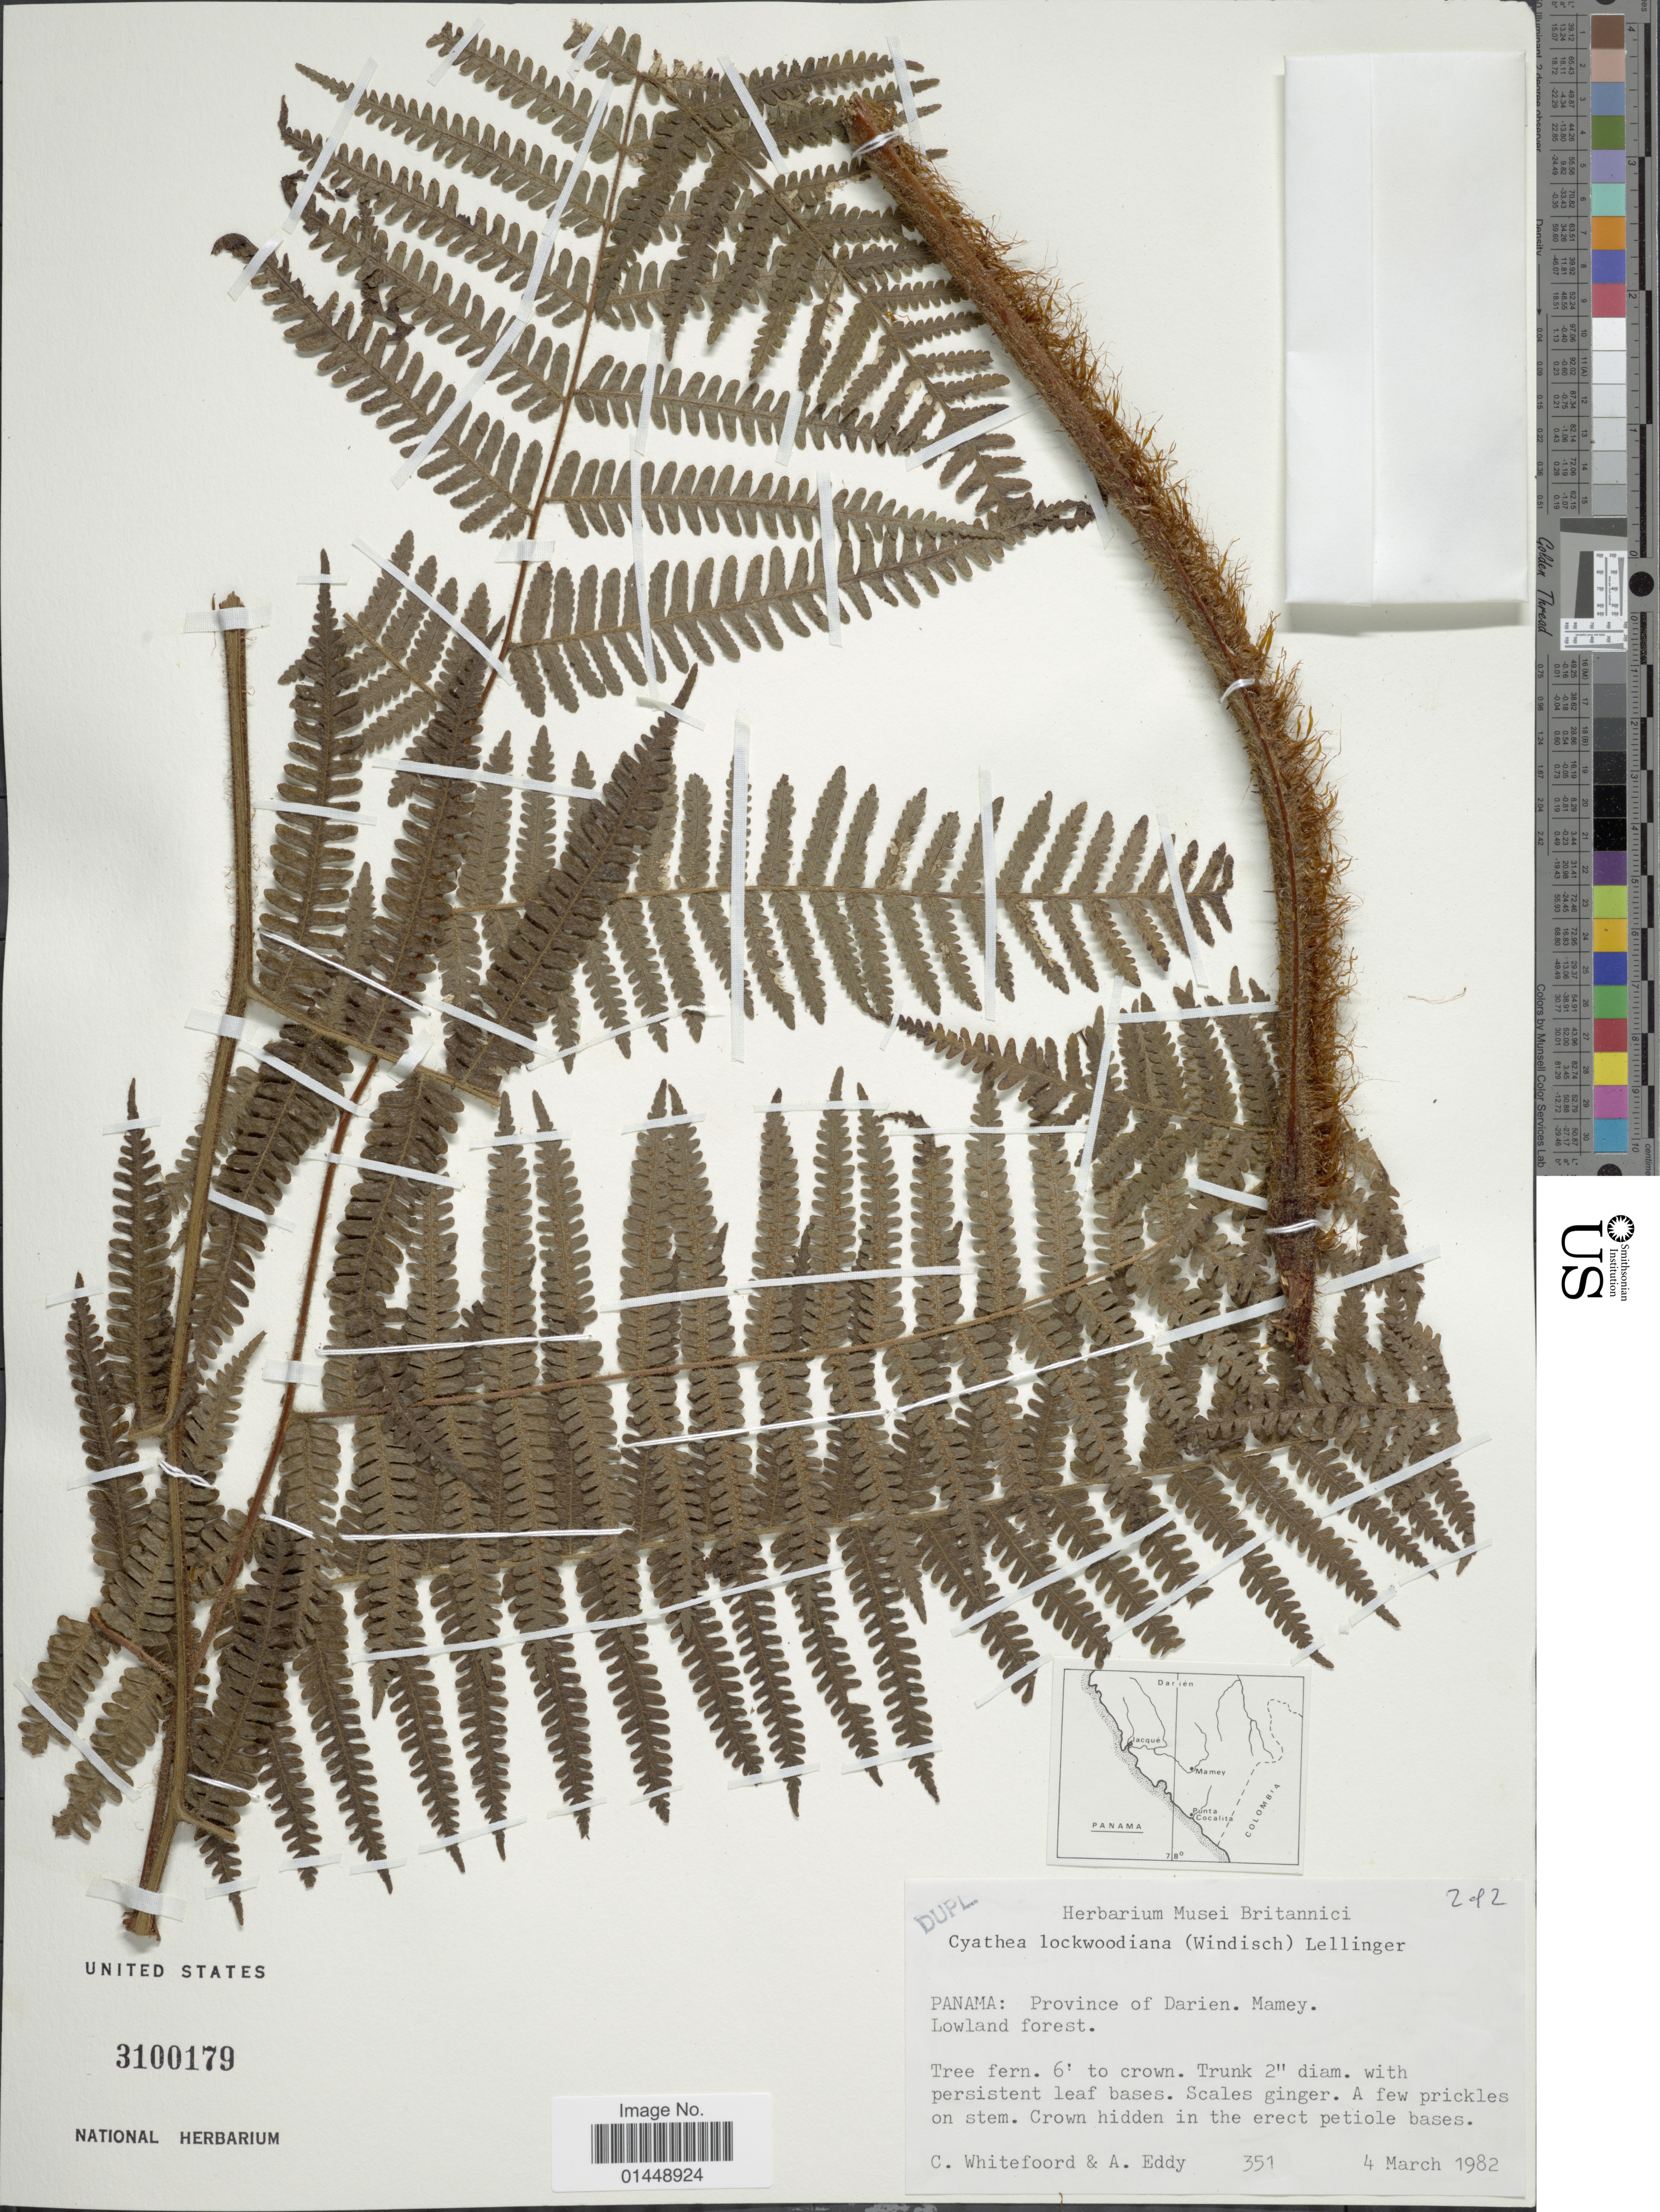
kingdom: Plantae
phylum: Tracheophyta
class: Polypodiopsida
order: Cyatheales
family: Cyatheaceae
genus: Cyathea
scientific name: Cyathea lockwoodiana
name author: (P.G. Windisch) Lellinger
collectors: C. Whitefoord & A. Eddy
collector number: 351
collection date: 1981-03-04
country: Panama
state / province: Darién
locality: Panama: Province of Darien. Mamey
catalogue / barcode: US 3100179